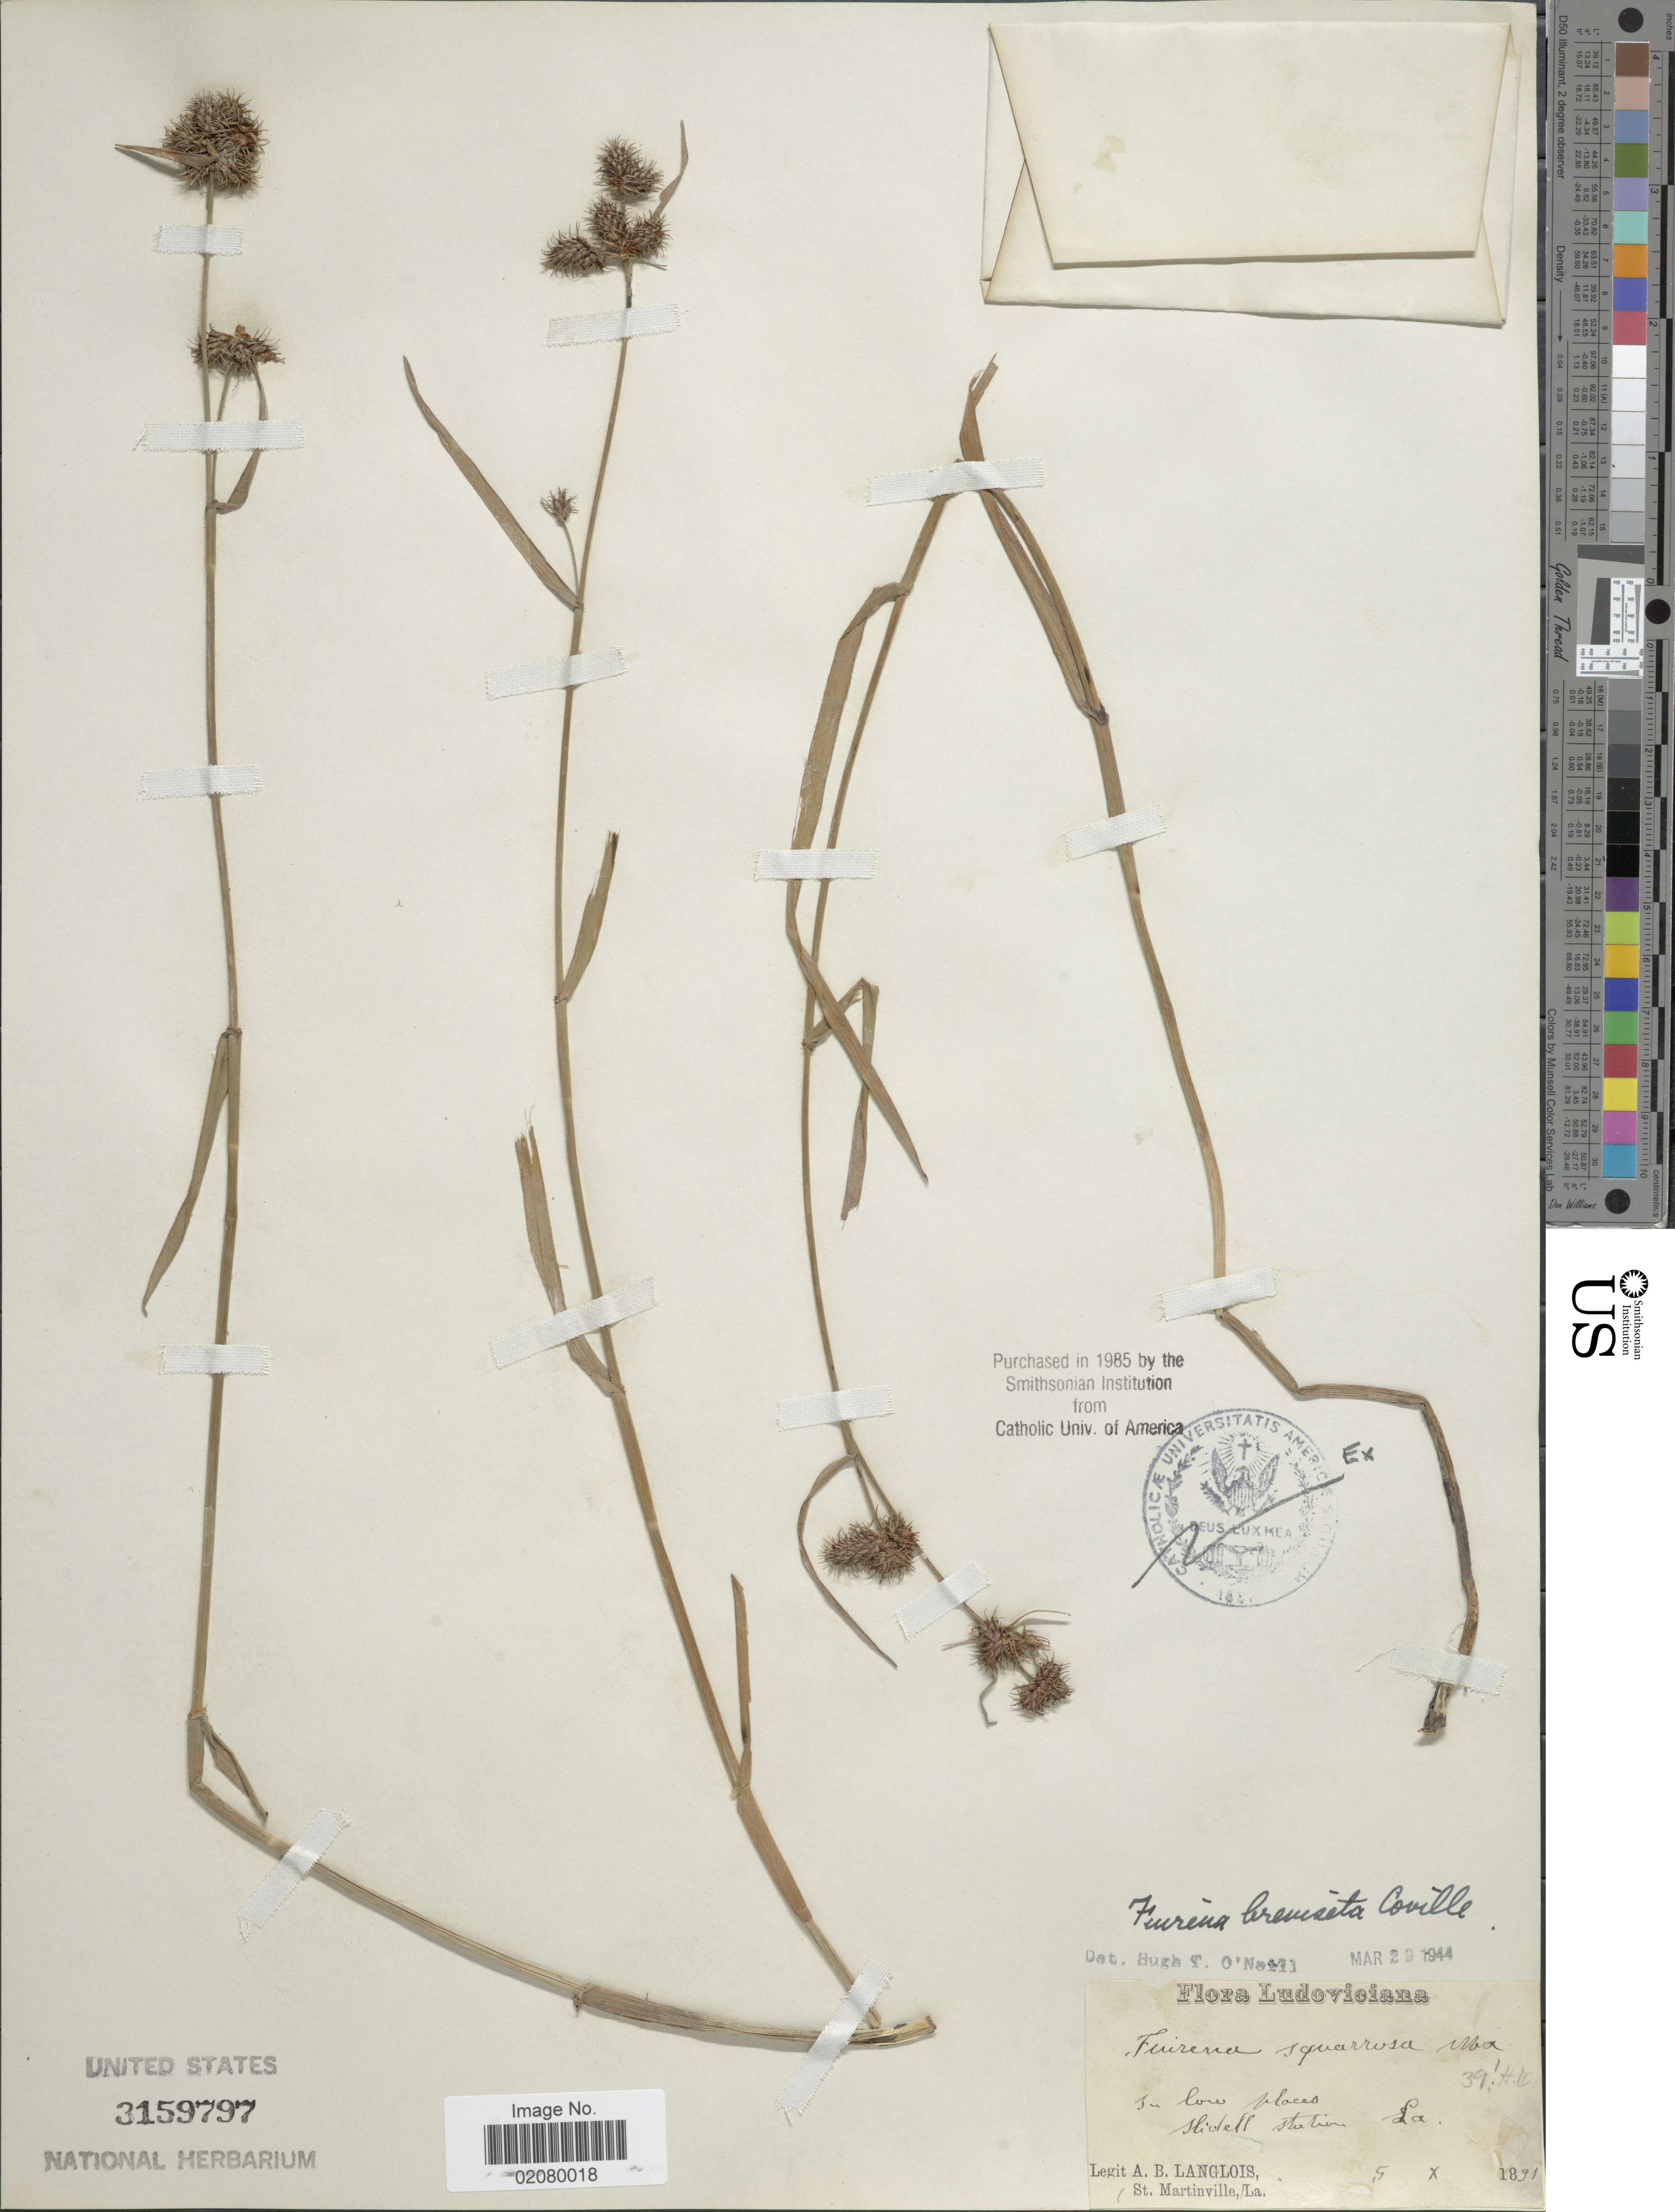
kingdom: Plantae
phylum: Tracheophyta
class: Liliopsida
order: Poales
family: Cyperaceae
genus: Fuirena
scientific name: Fuirena squarrosa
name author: Michx.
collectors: A. Langlois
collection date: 1891-10-05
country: United States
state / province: Louisiana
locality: In low places, Hidell station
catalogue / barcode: US 3159797